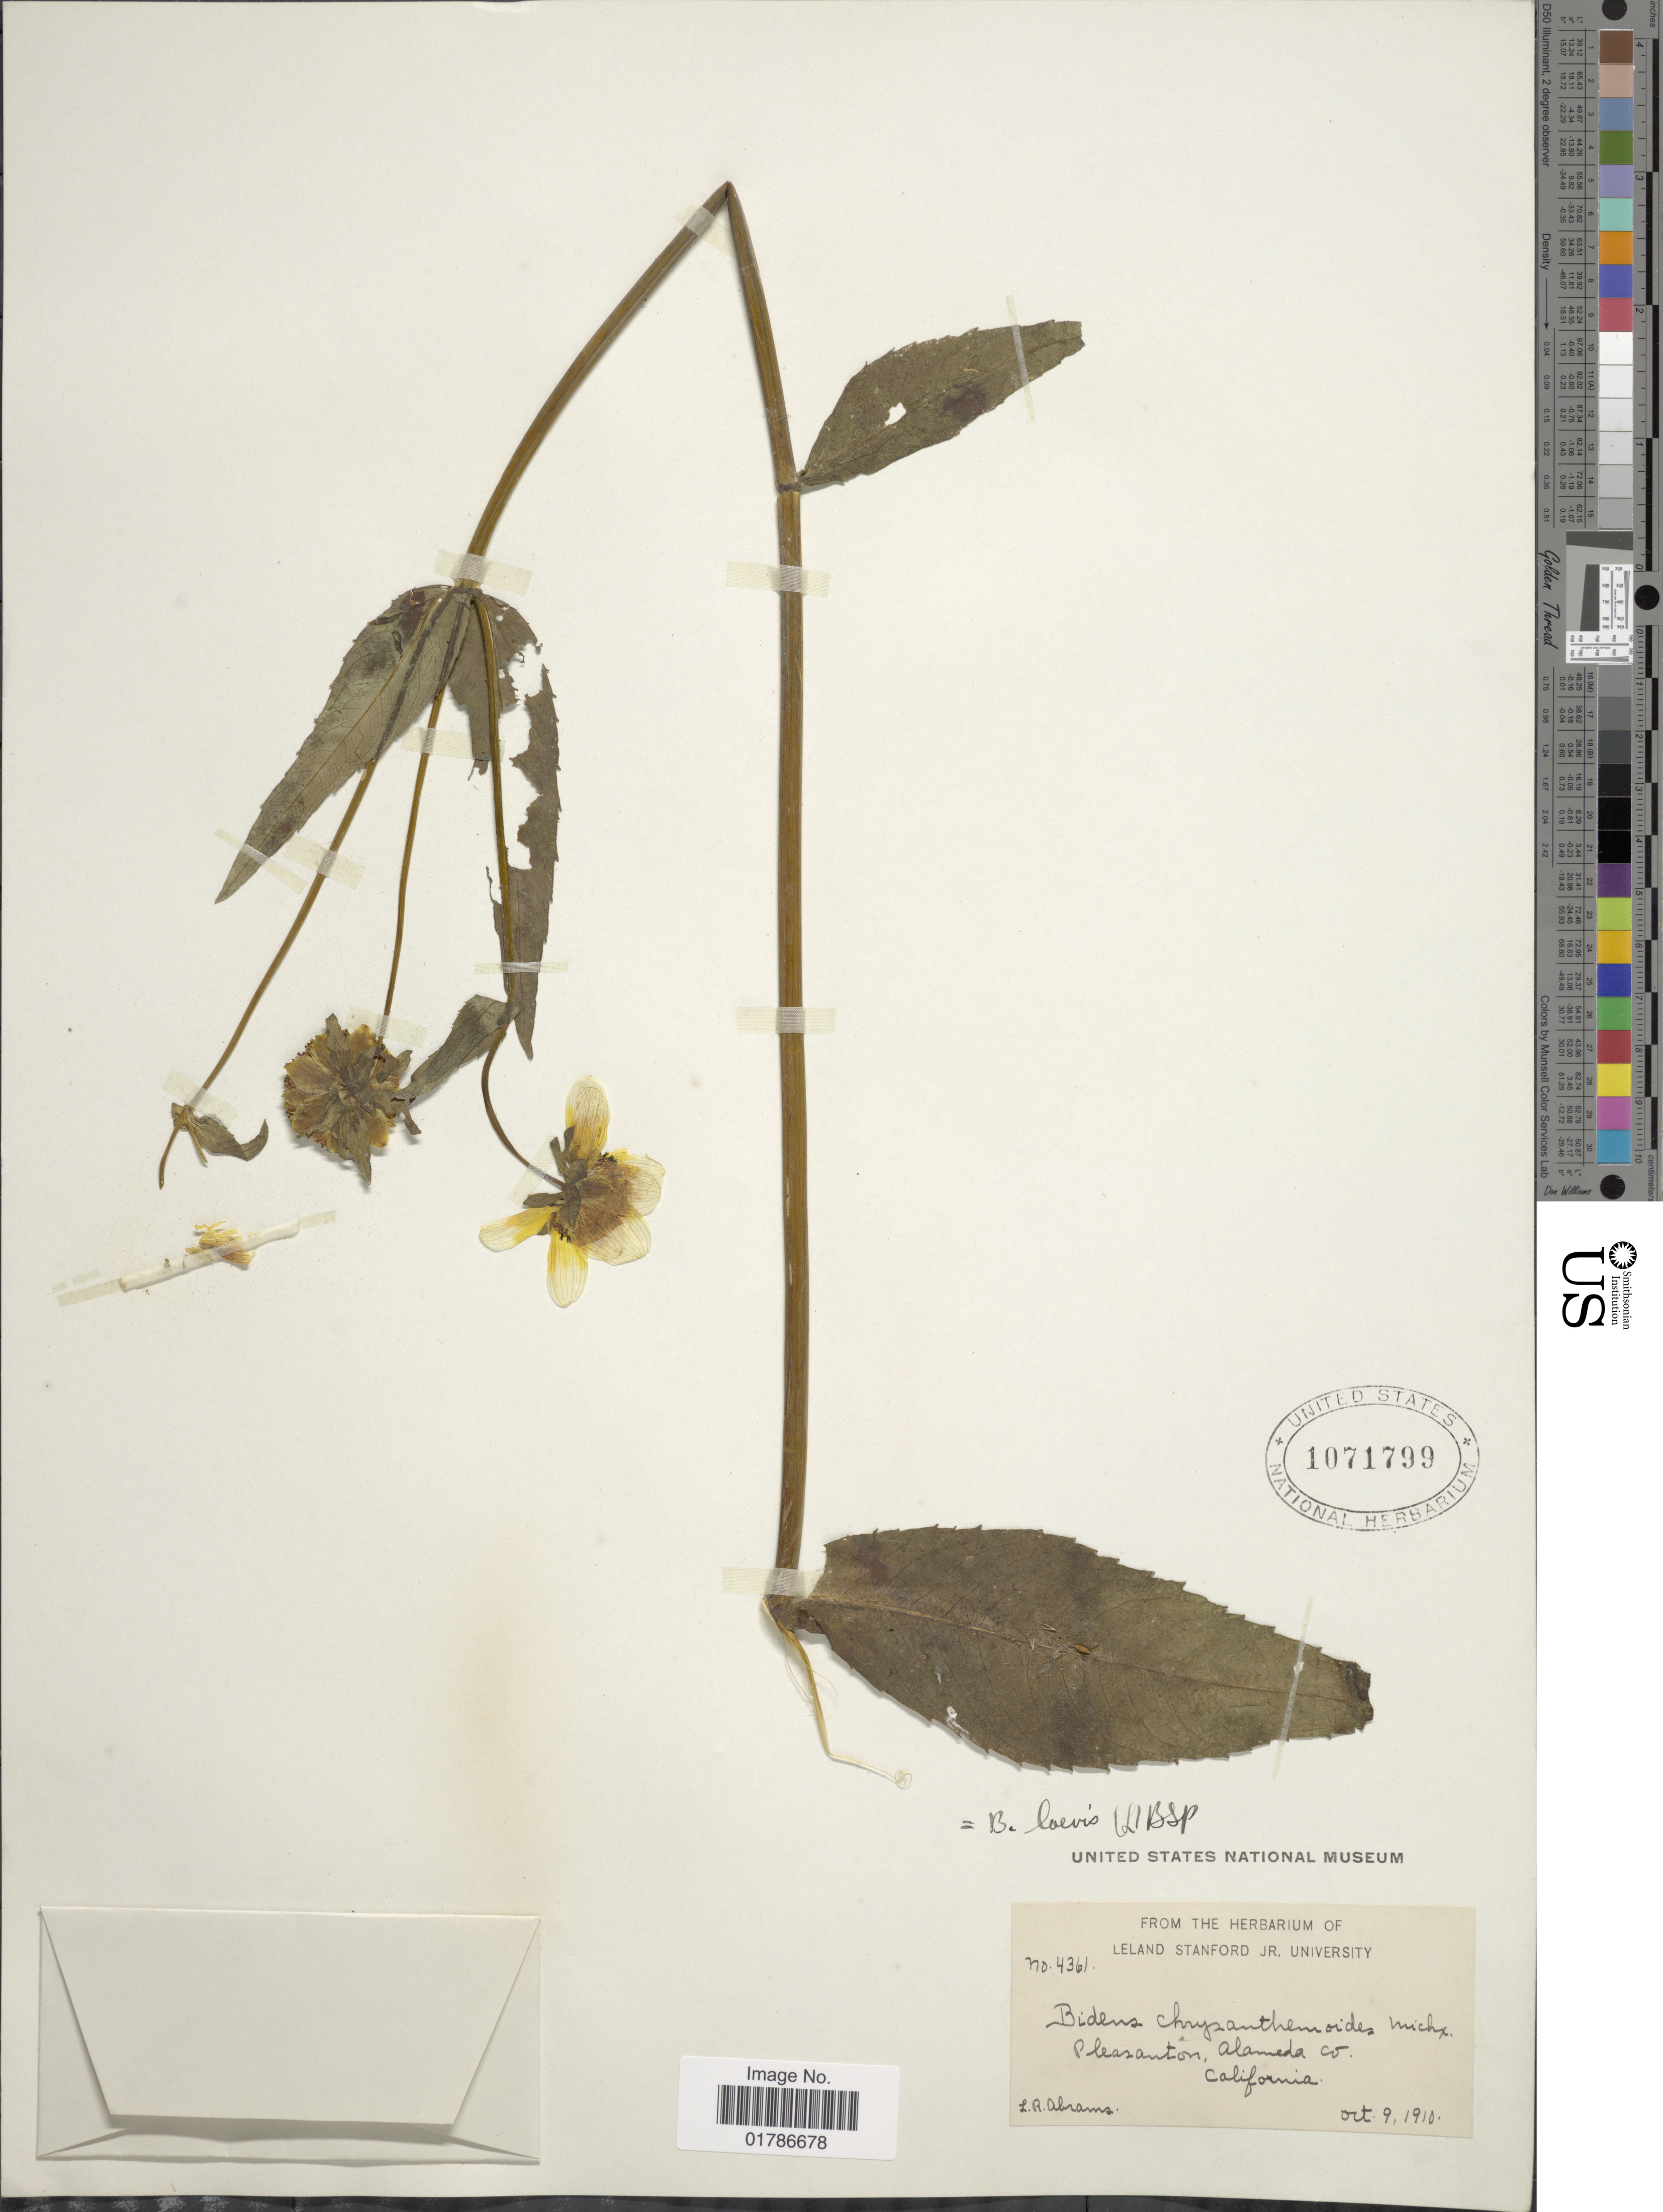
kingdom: Plantae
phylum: Tracheophyta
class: Magnoliopsida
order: Asterales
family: Asteraceae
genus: Bidens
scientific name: Bidens laevis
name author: (L.) Britton, Stearns & Poggenb.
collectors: L. Abrams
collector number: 4361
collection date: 1910-10-09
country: United States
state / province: California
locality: Pleasanton, Almeda Co.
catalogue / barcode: US 1071799